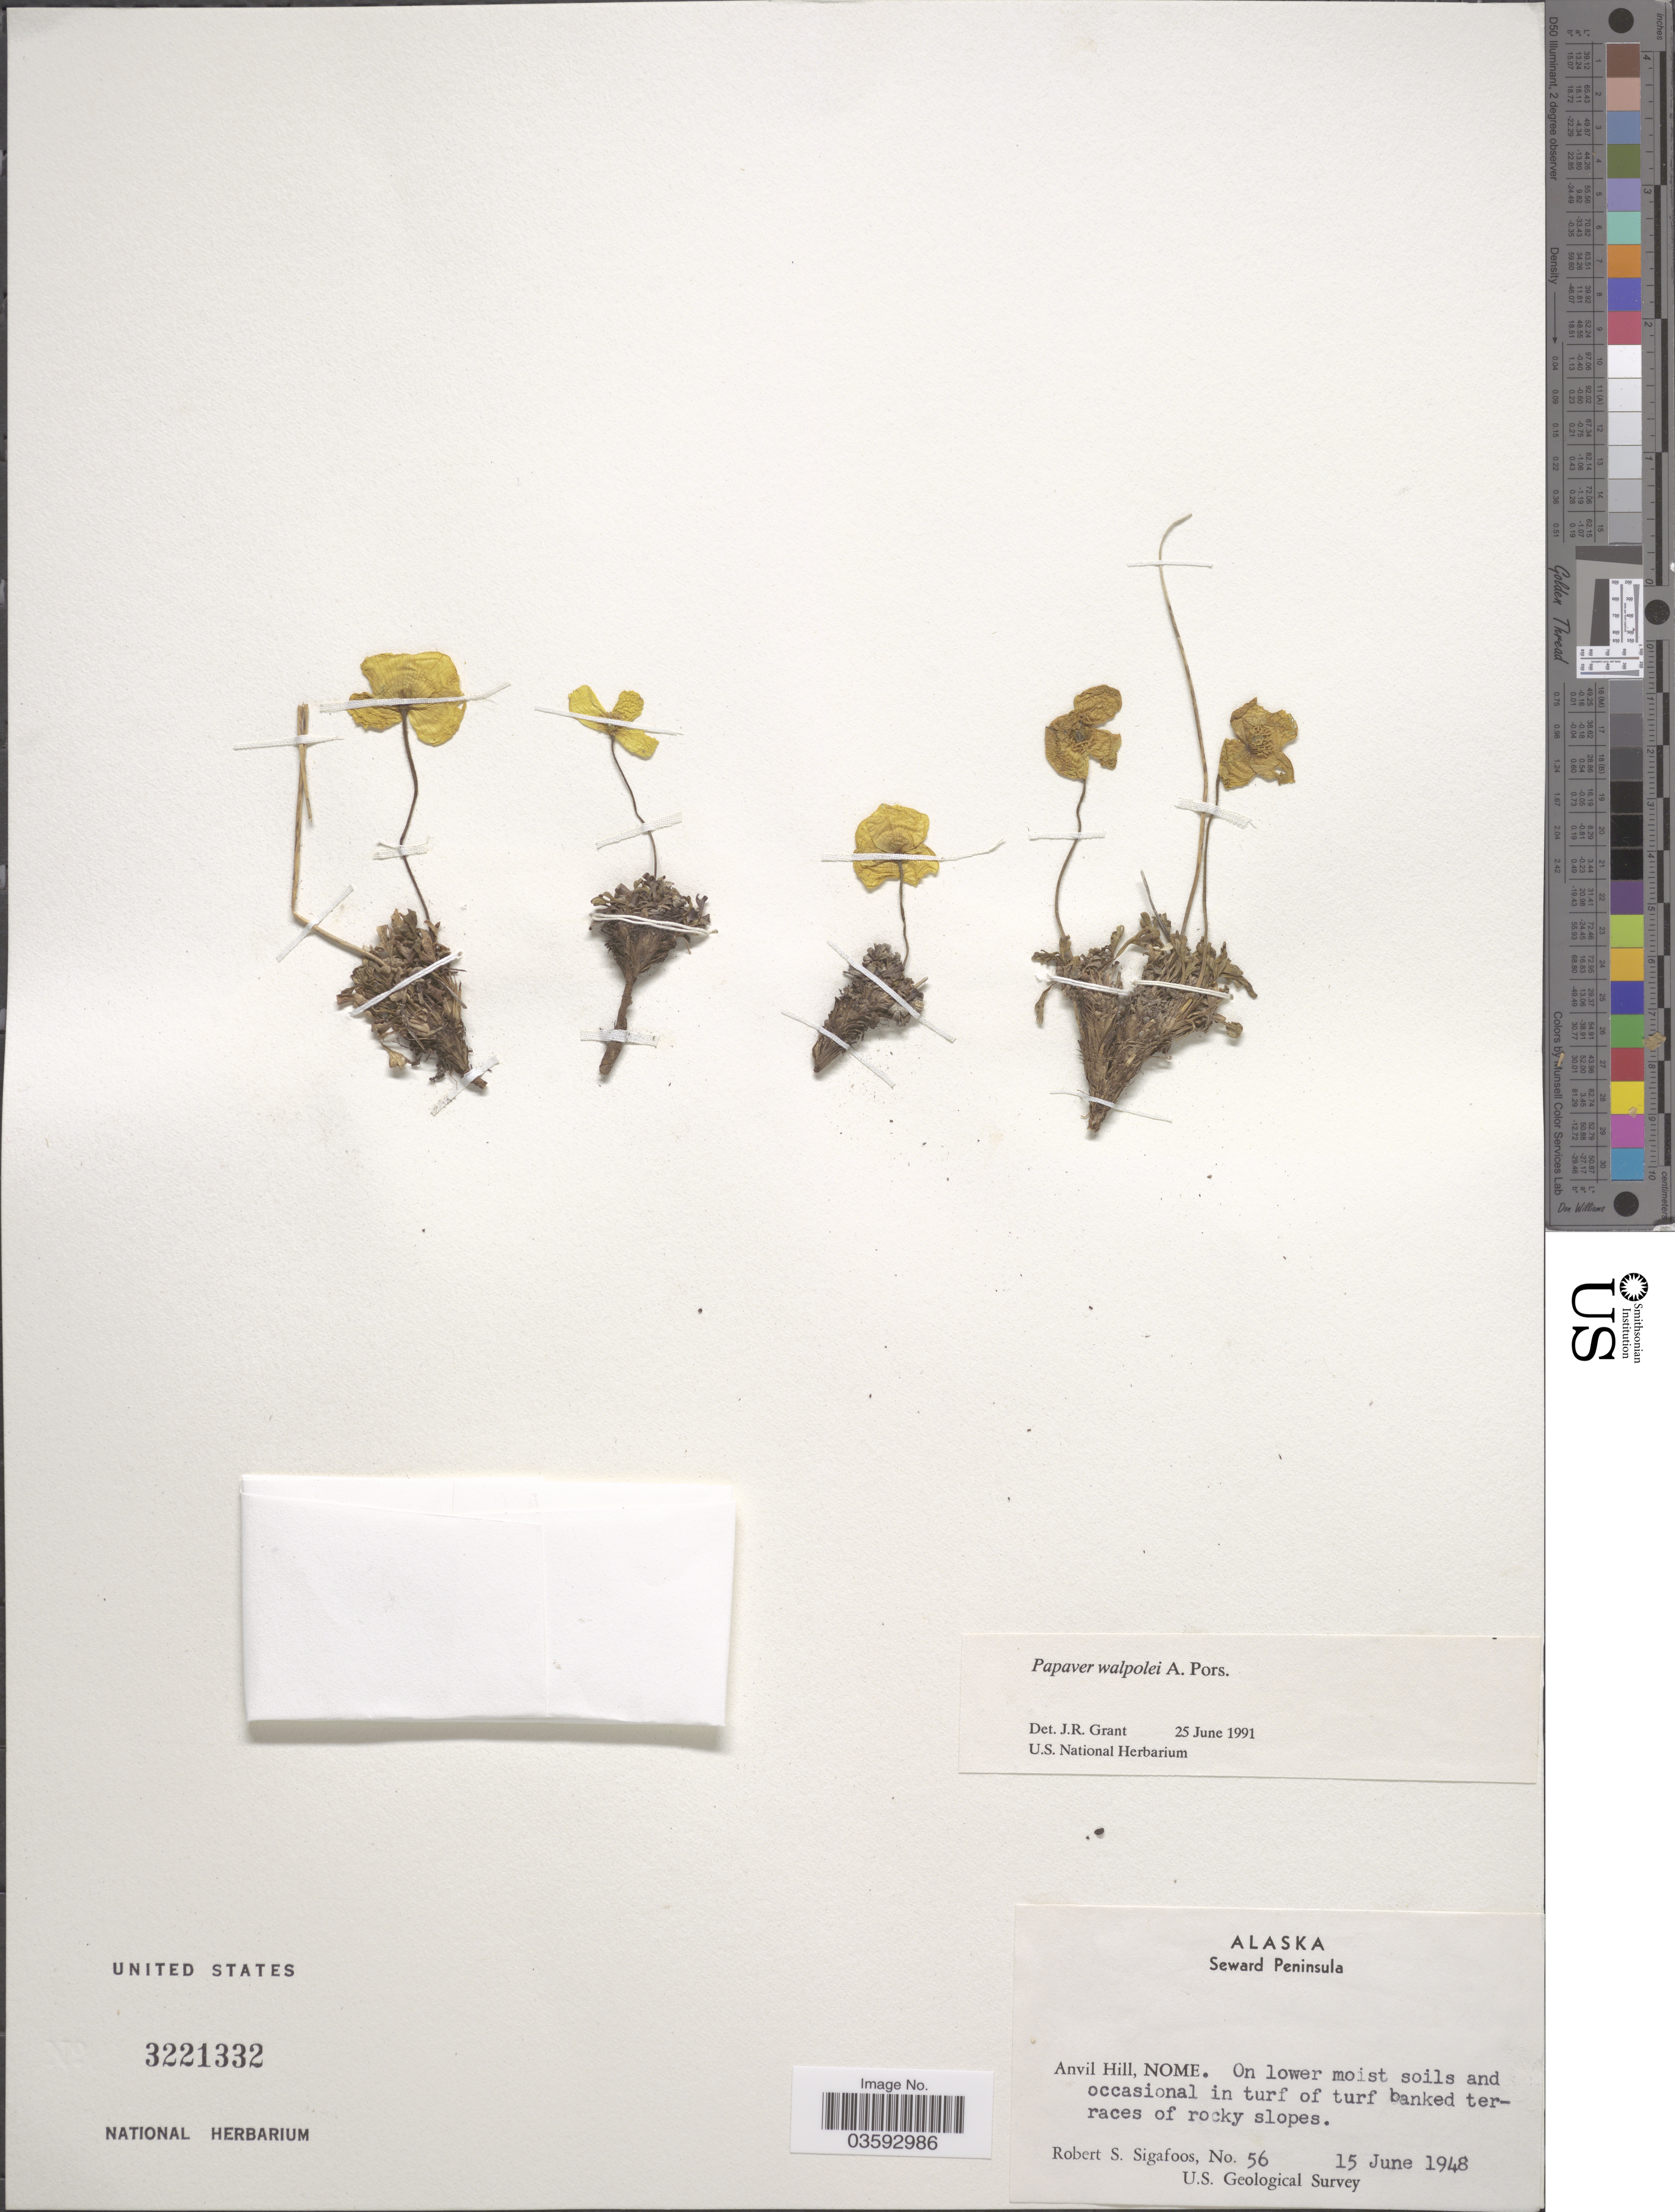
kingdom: Plantae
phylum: Tracheophyta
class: Magnoliopsida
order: Ranunculales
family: Papaveraceae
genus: Papaver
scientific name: Papaver walpolei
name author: A.E. Porsild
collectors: R. Sigafoos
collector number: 56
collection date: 1948-06-15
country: United States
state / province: Alaska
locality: Seward Peninsula. Anvil Hill, Nome.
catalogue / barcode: US 3221332